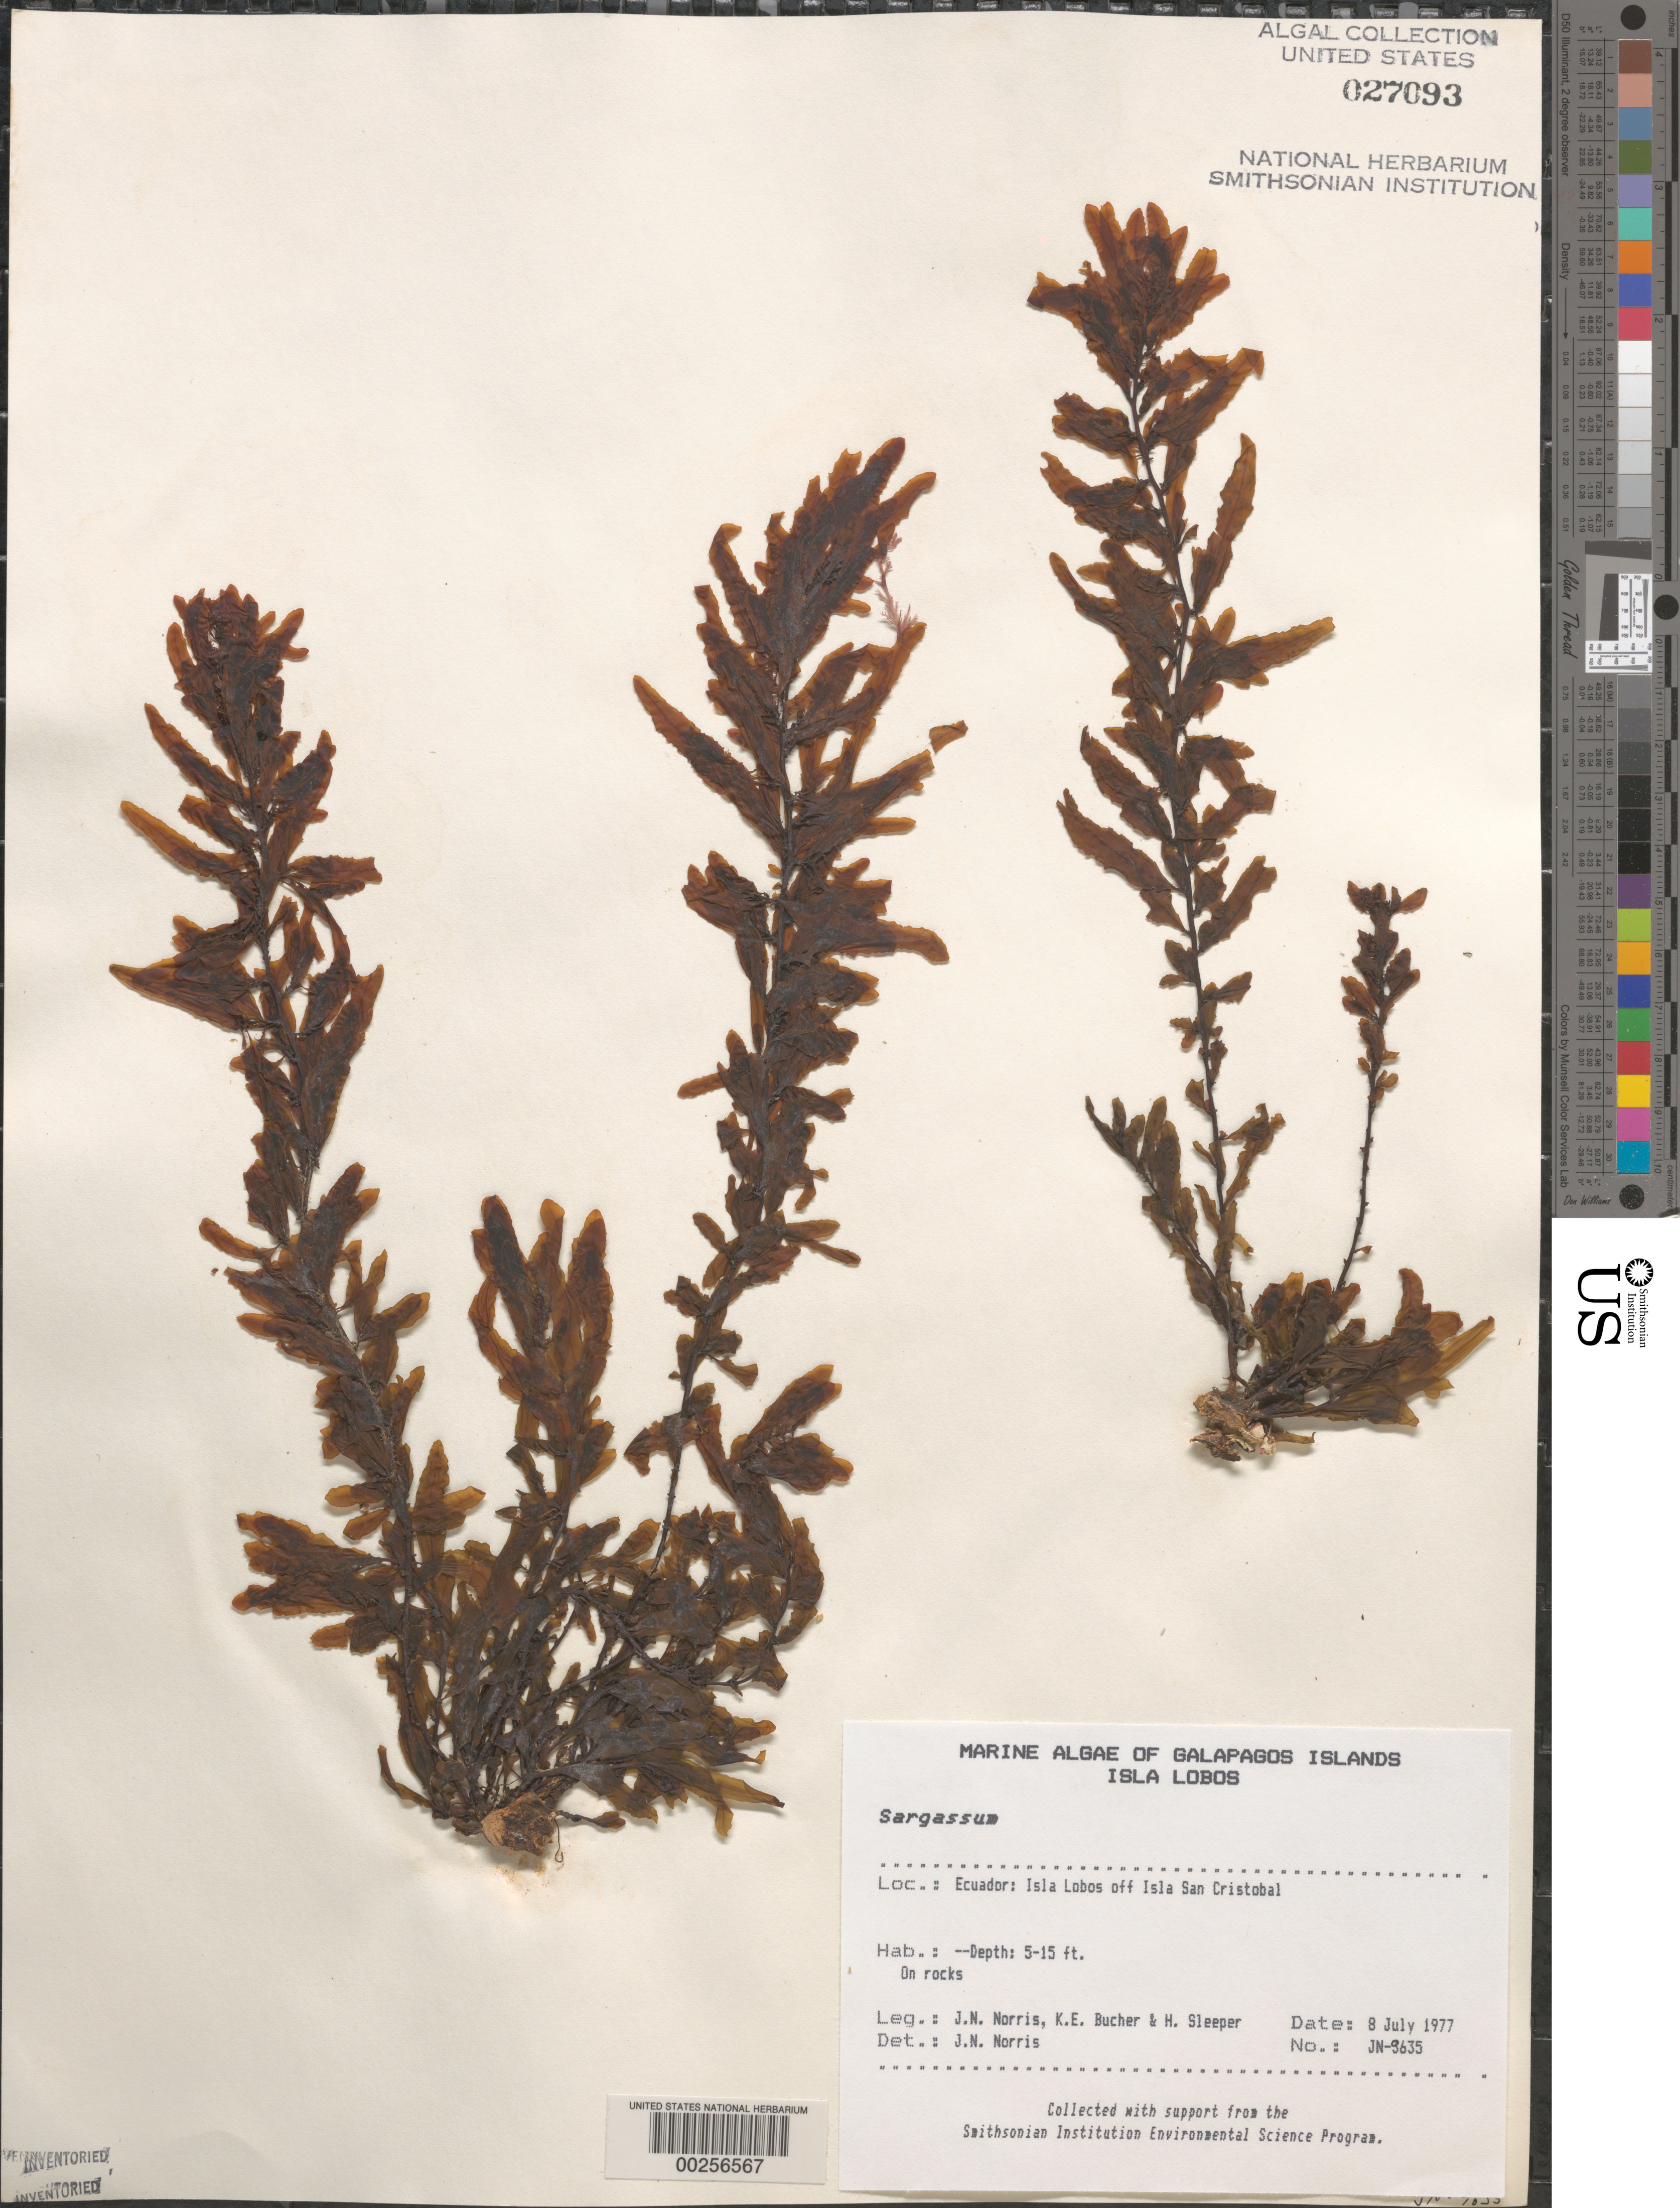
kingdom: Chromista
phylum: Ochrophyta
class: Phaeophyceae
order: Fucales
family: Sargassaceae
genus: Sargassum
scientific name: Sargassum sp.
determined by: Norris, James N.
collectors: J. N. Norris, K. E. Bucher & H. Sleeper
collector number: JN-9635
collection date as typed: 08 Jul 1977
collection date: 1977-07-08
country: Ecuador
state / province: Colón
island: Lobos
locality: Off Isla San Cristóbal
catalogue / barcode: US 27093